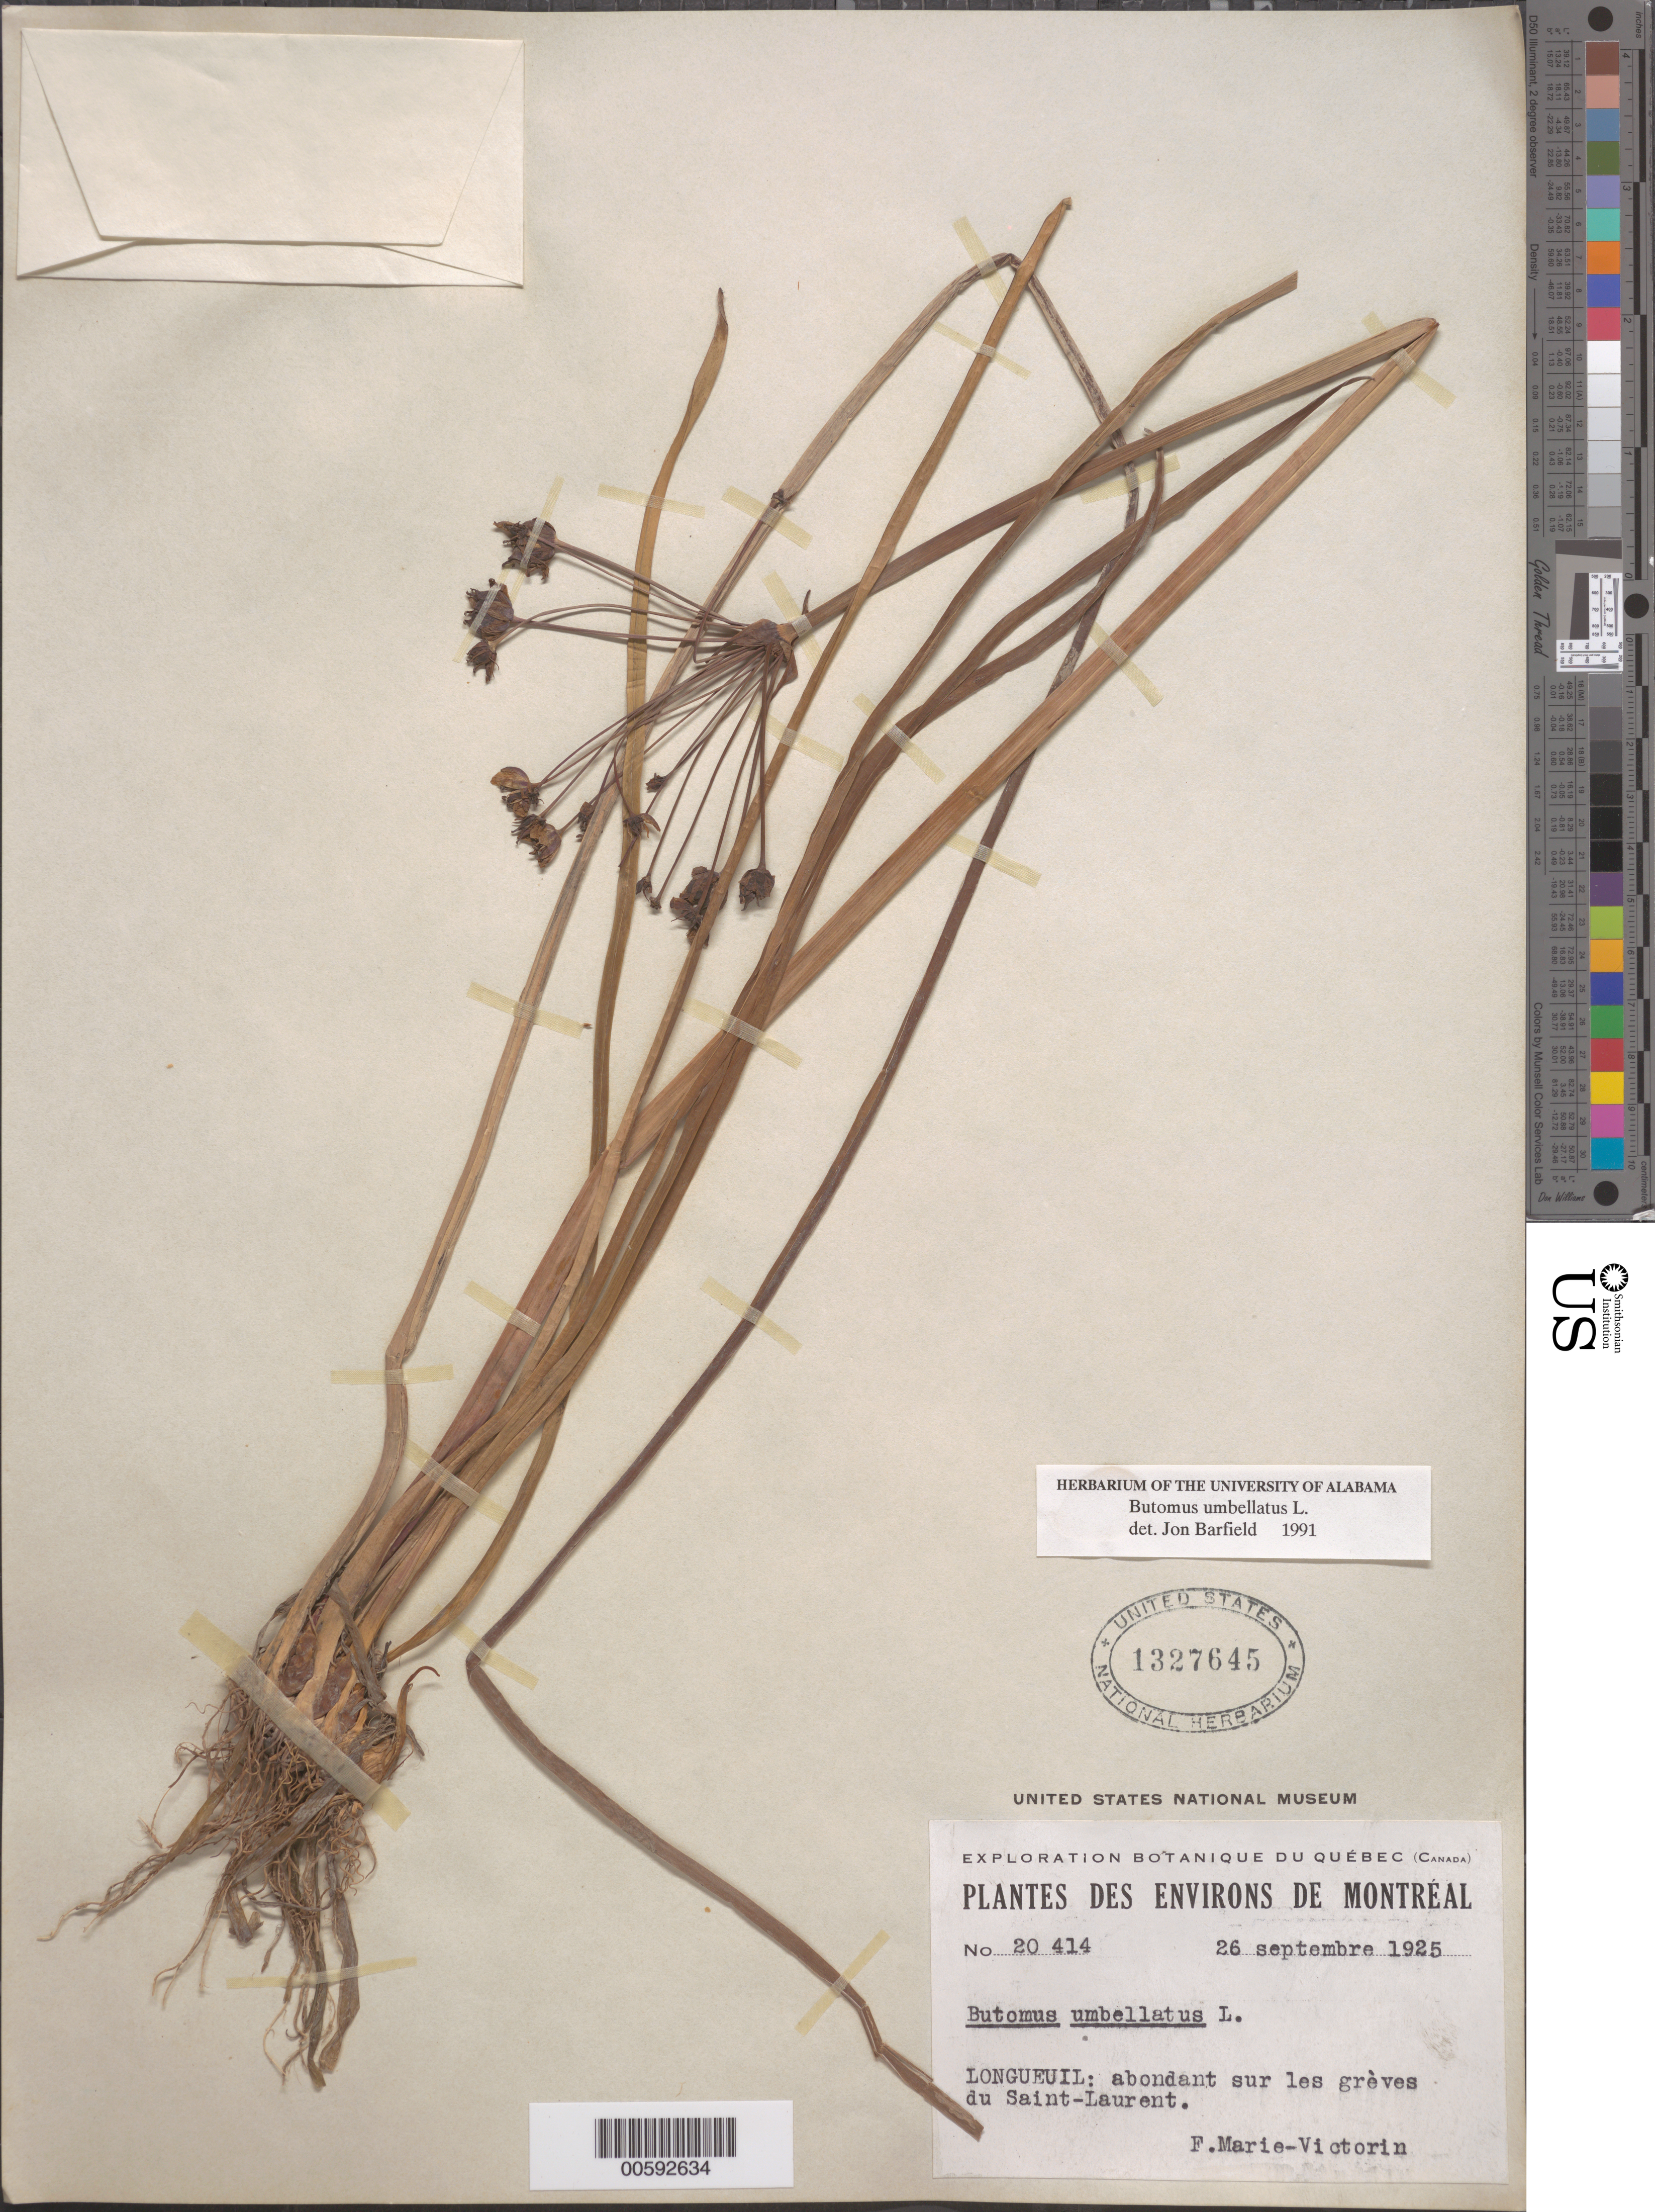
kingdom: Plantae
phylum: Tracheophyta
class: Liliopsida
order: Alismatales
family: Butomaceae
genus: Butomus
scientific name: Butomus umbellatus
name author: L.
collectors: Fr. Marie-Victorin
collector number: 20414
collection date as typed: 26 Sep 1925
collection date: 1925-09-26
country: Canada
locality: Longueuil, Saint-Laurent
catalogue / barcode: US 1327645